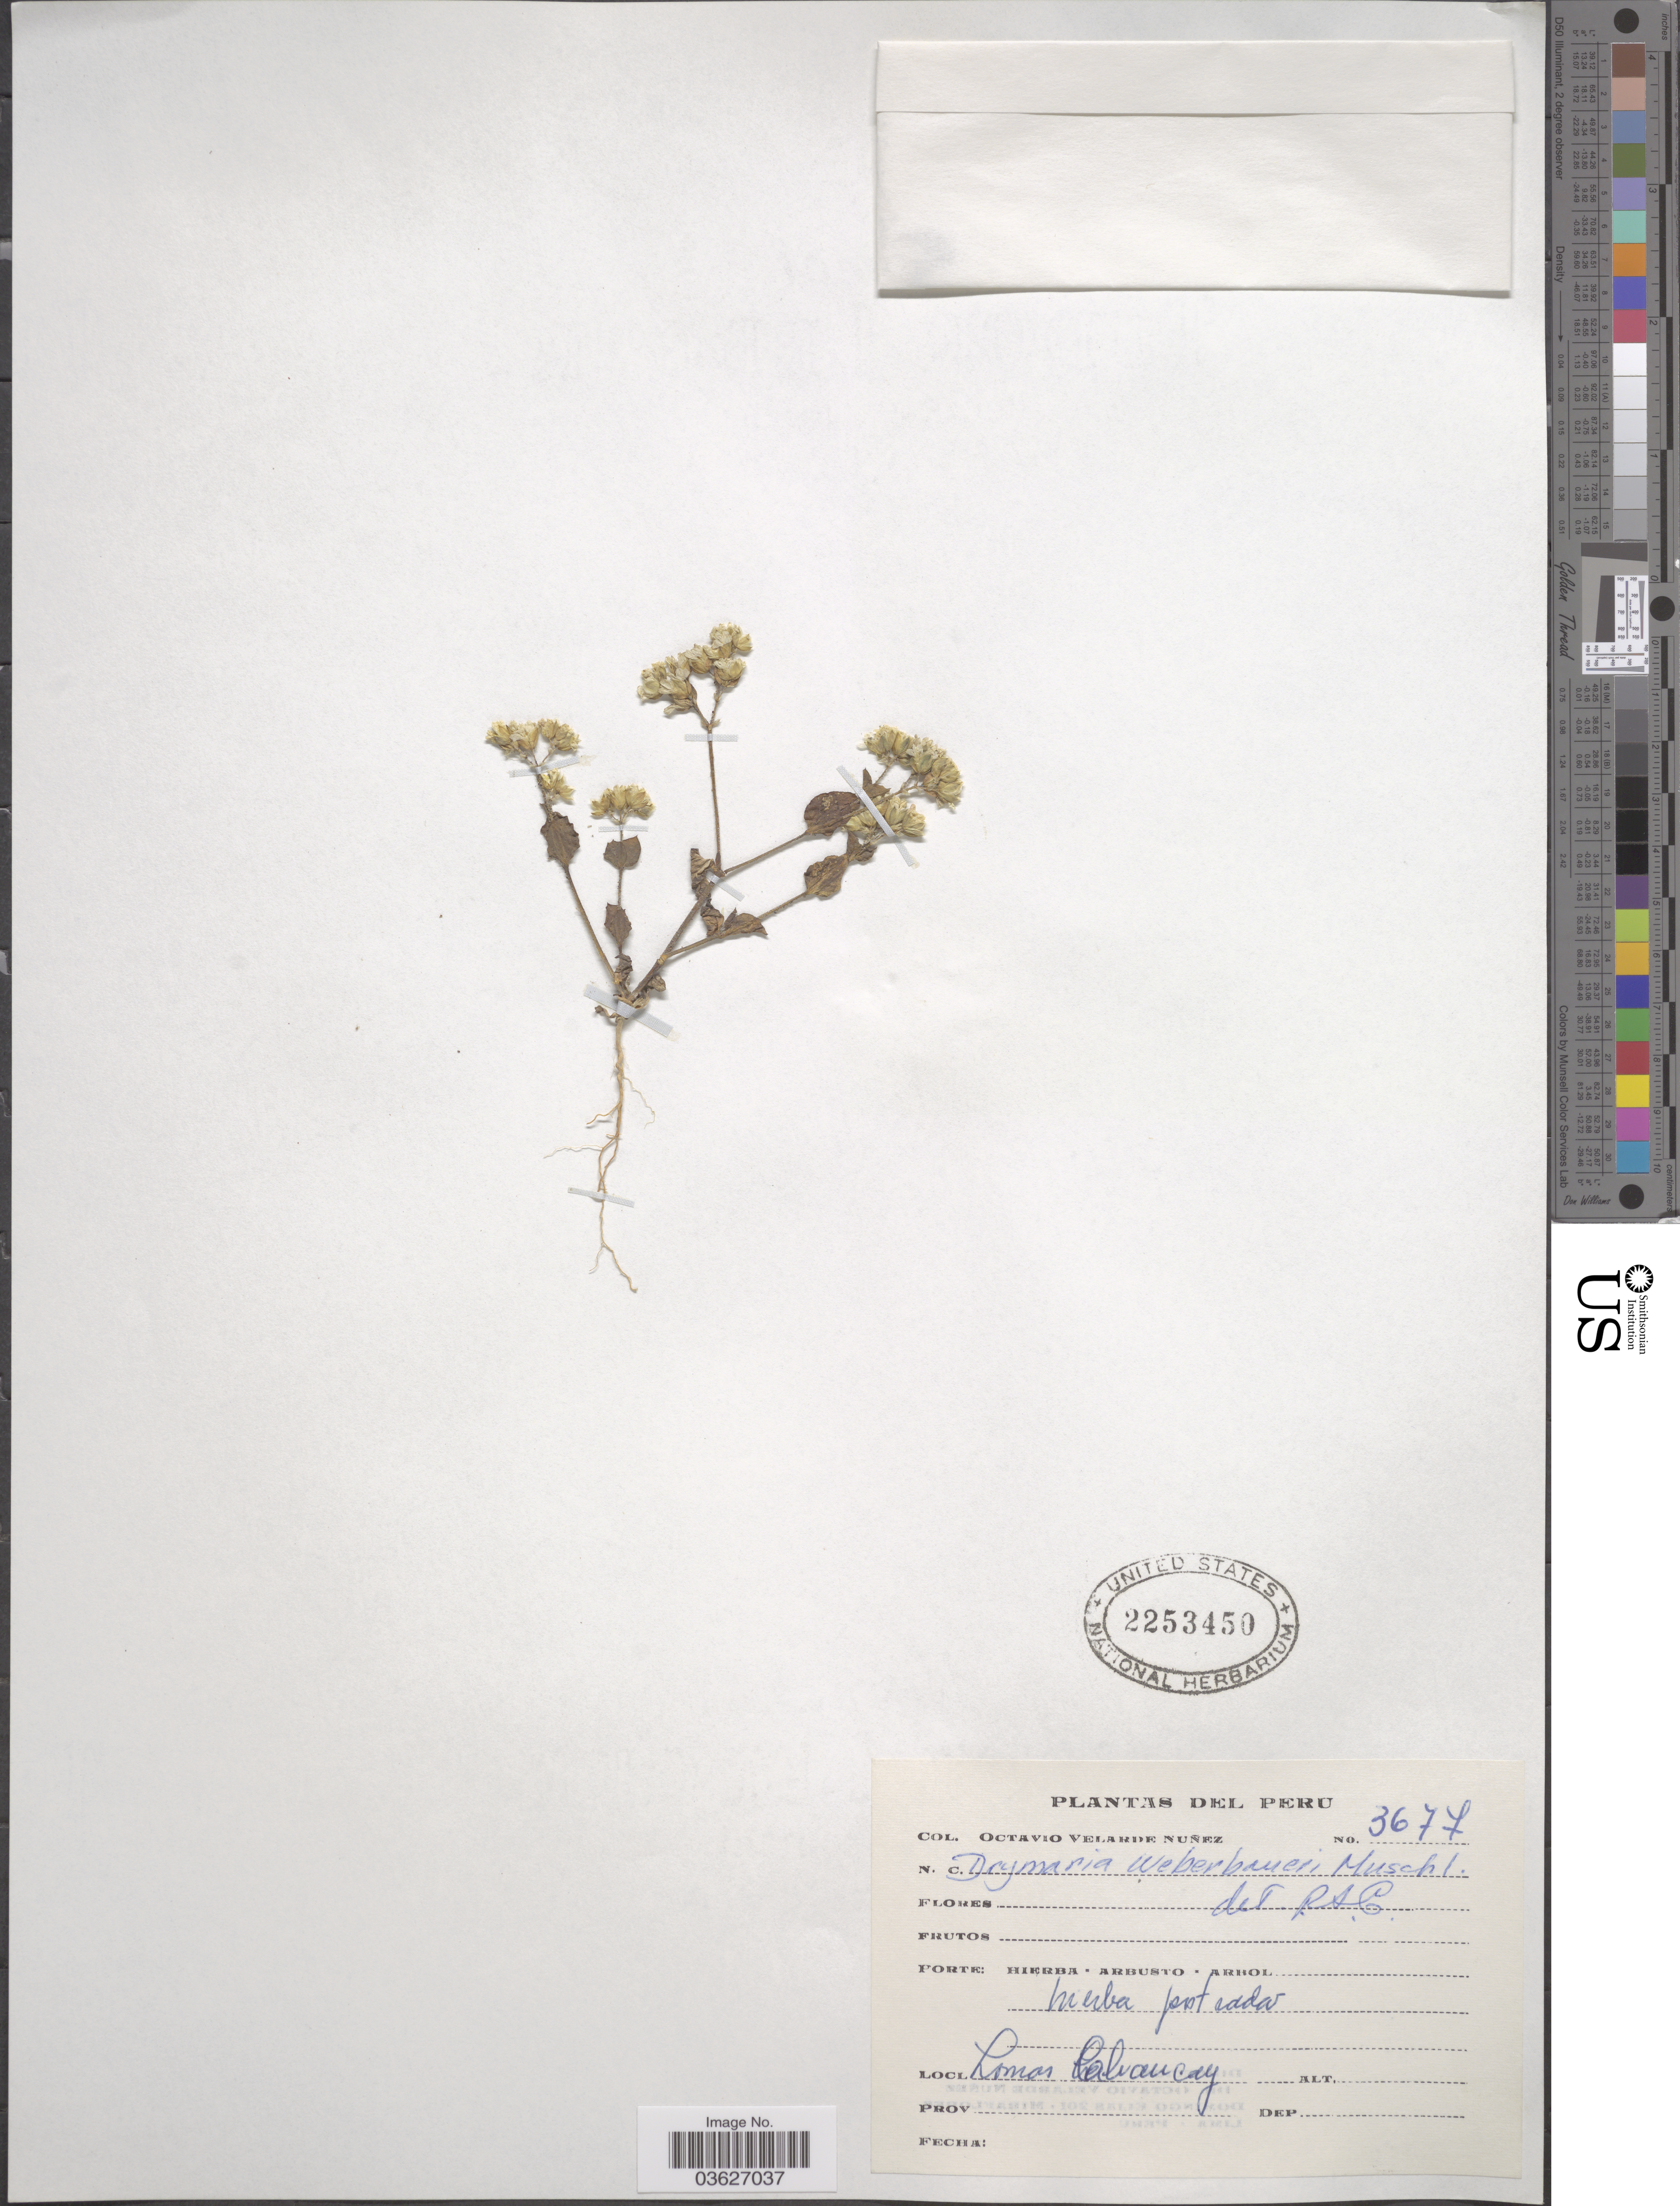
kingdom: Plantae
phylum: Tracheophyta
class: Magnoliopsida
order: Caryophyllales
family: Caryophyllaceae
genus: Drymaria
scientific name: Drymaria paposana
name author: Phil.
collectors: O. Velarde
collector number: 3677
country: Peru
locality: Lomas Chancay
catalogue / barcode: US 2253450